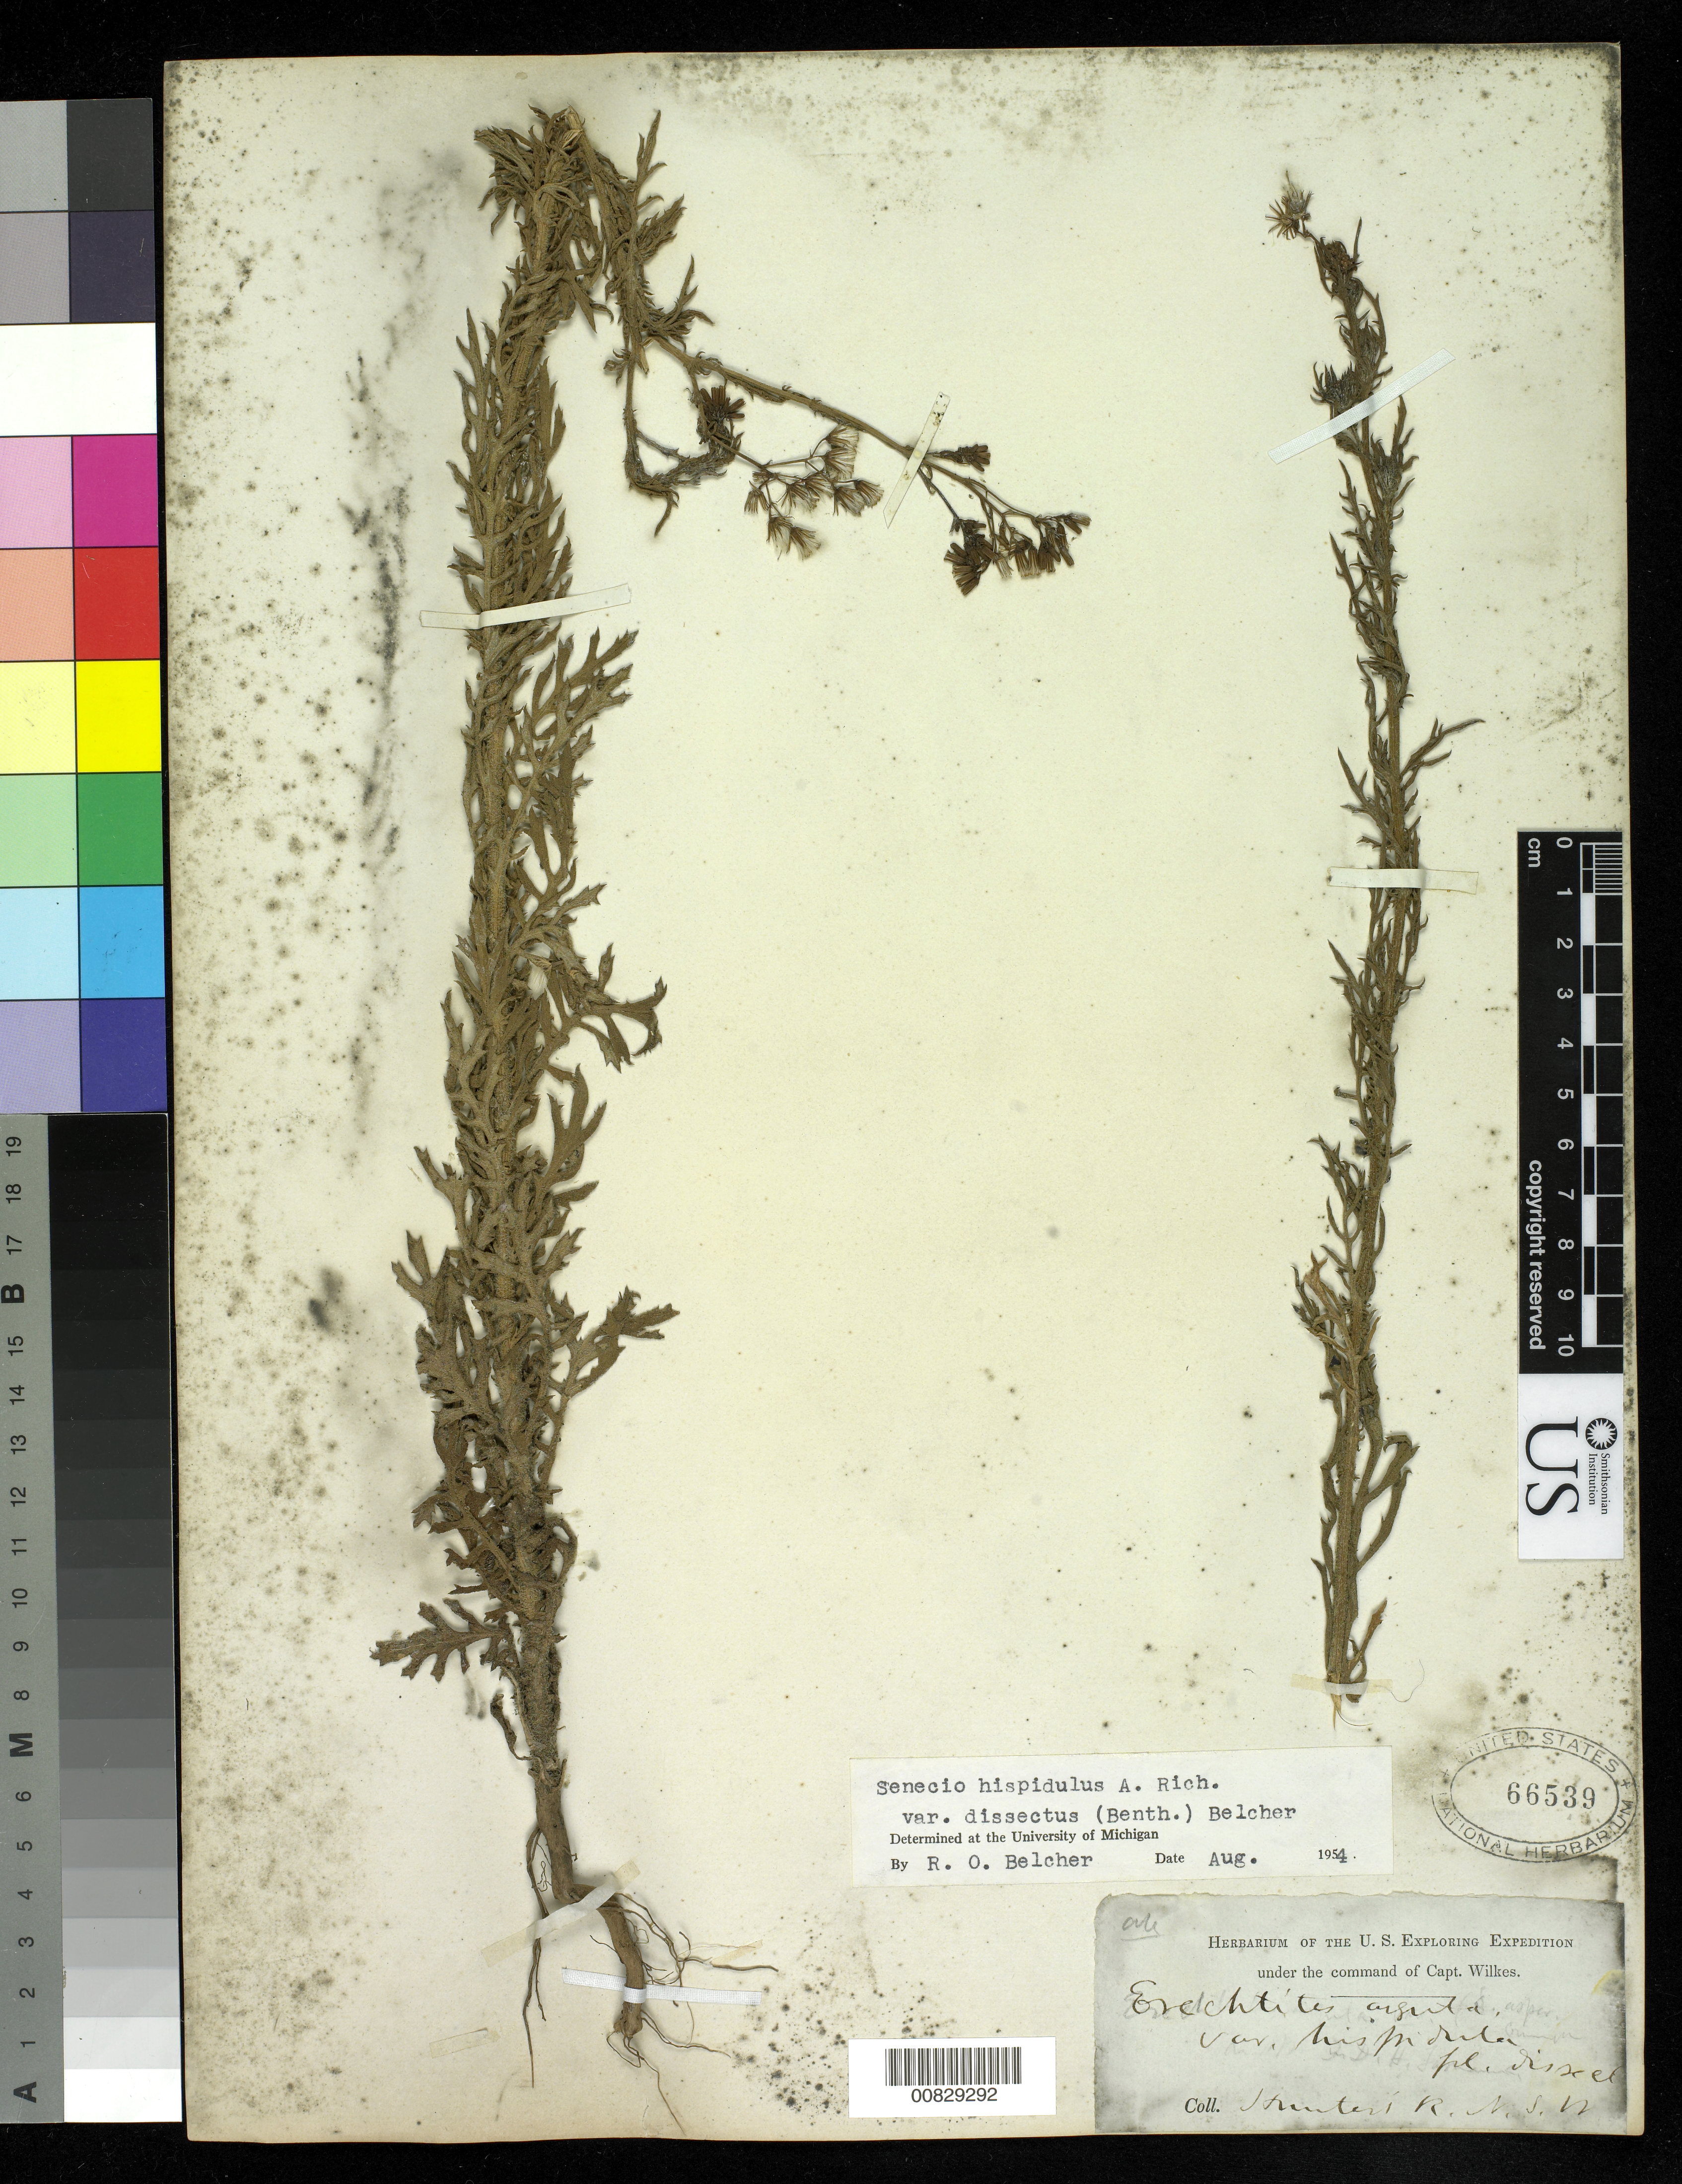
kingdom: Plantae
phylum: Tracheophyta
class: Magnoliopsida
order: Asterales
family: Asteraceae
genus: Senecio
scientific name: Senecio hispidulus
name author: A. Rich.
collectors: Wilkes Explor. Exped.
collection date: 1838/1842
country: Australia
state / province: New South Wales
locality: Hunter's River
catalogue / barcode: US 66539